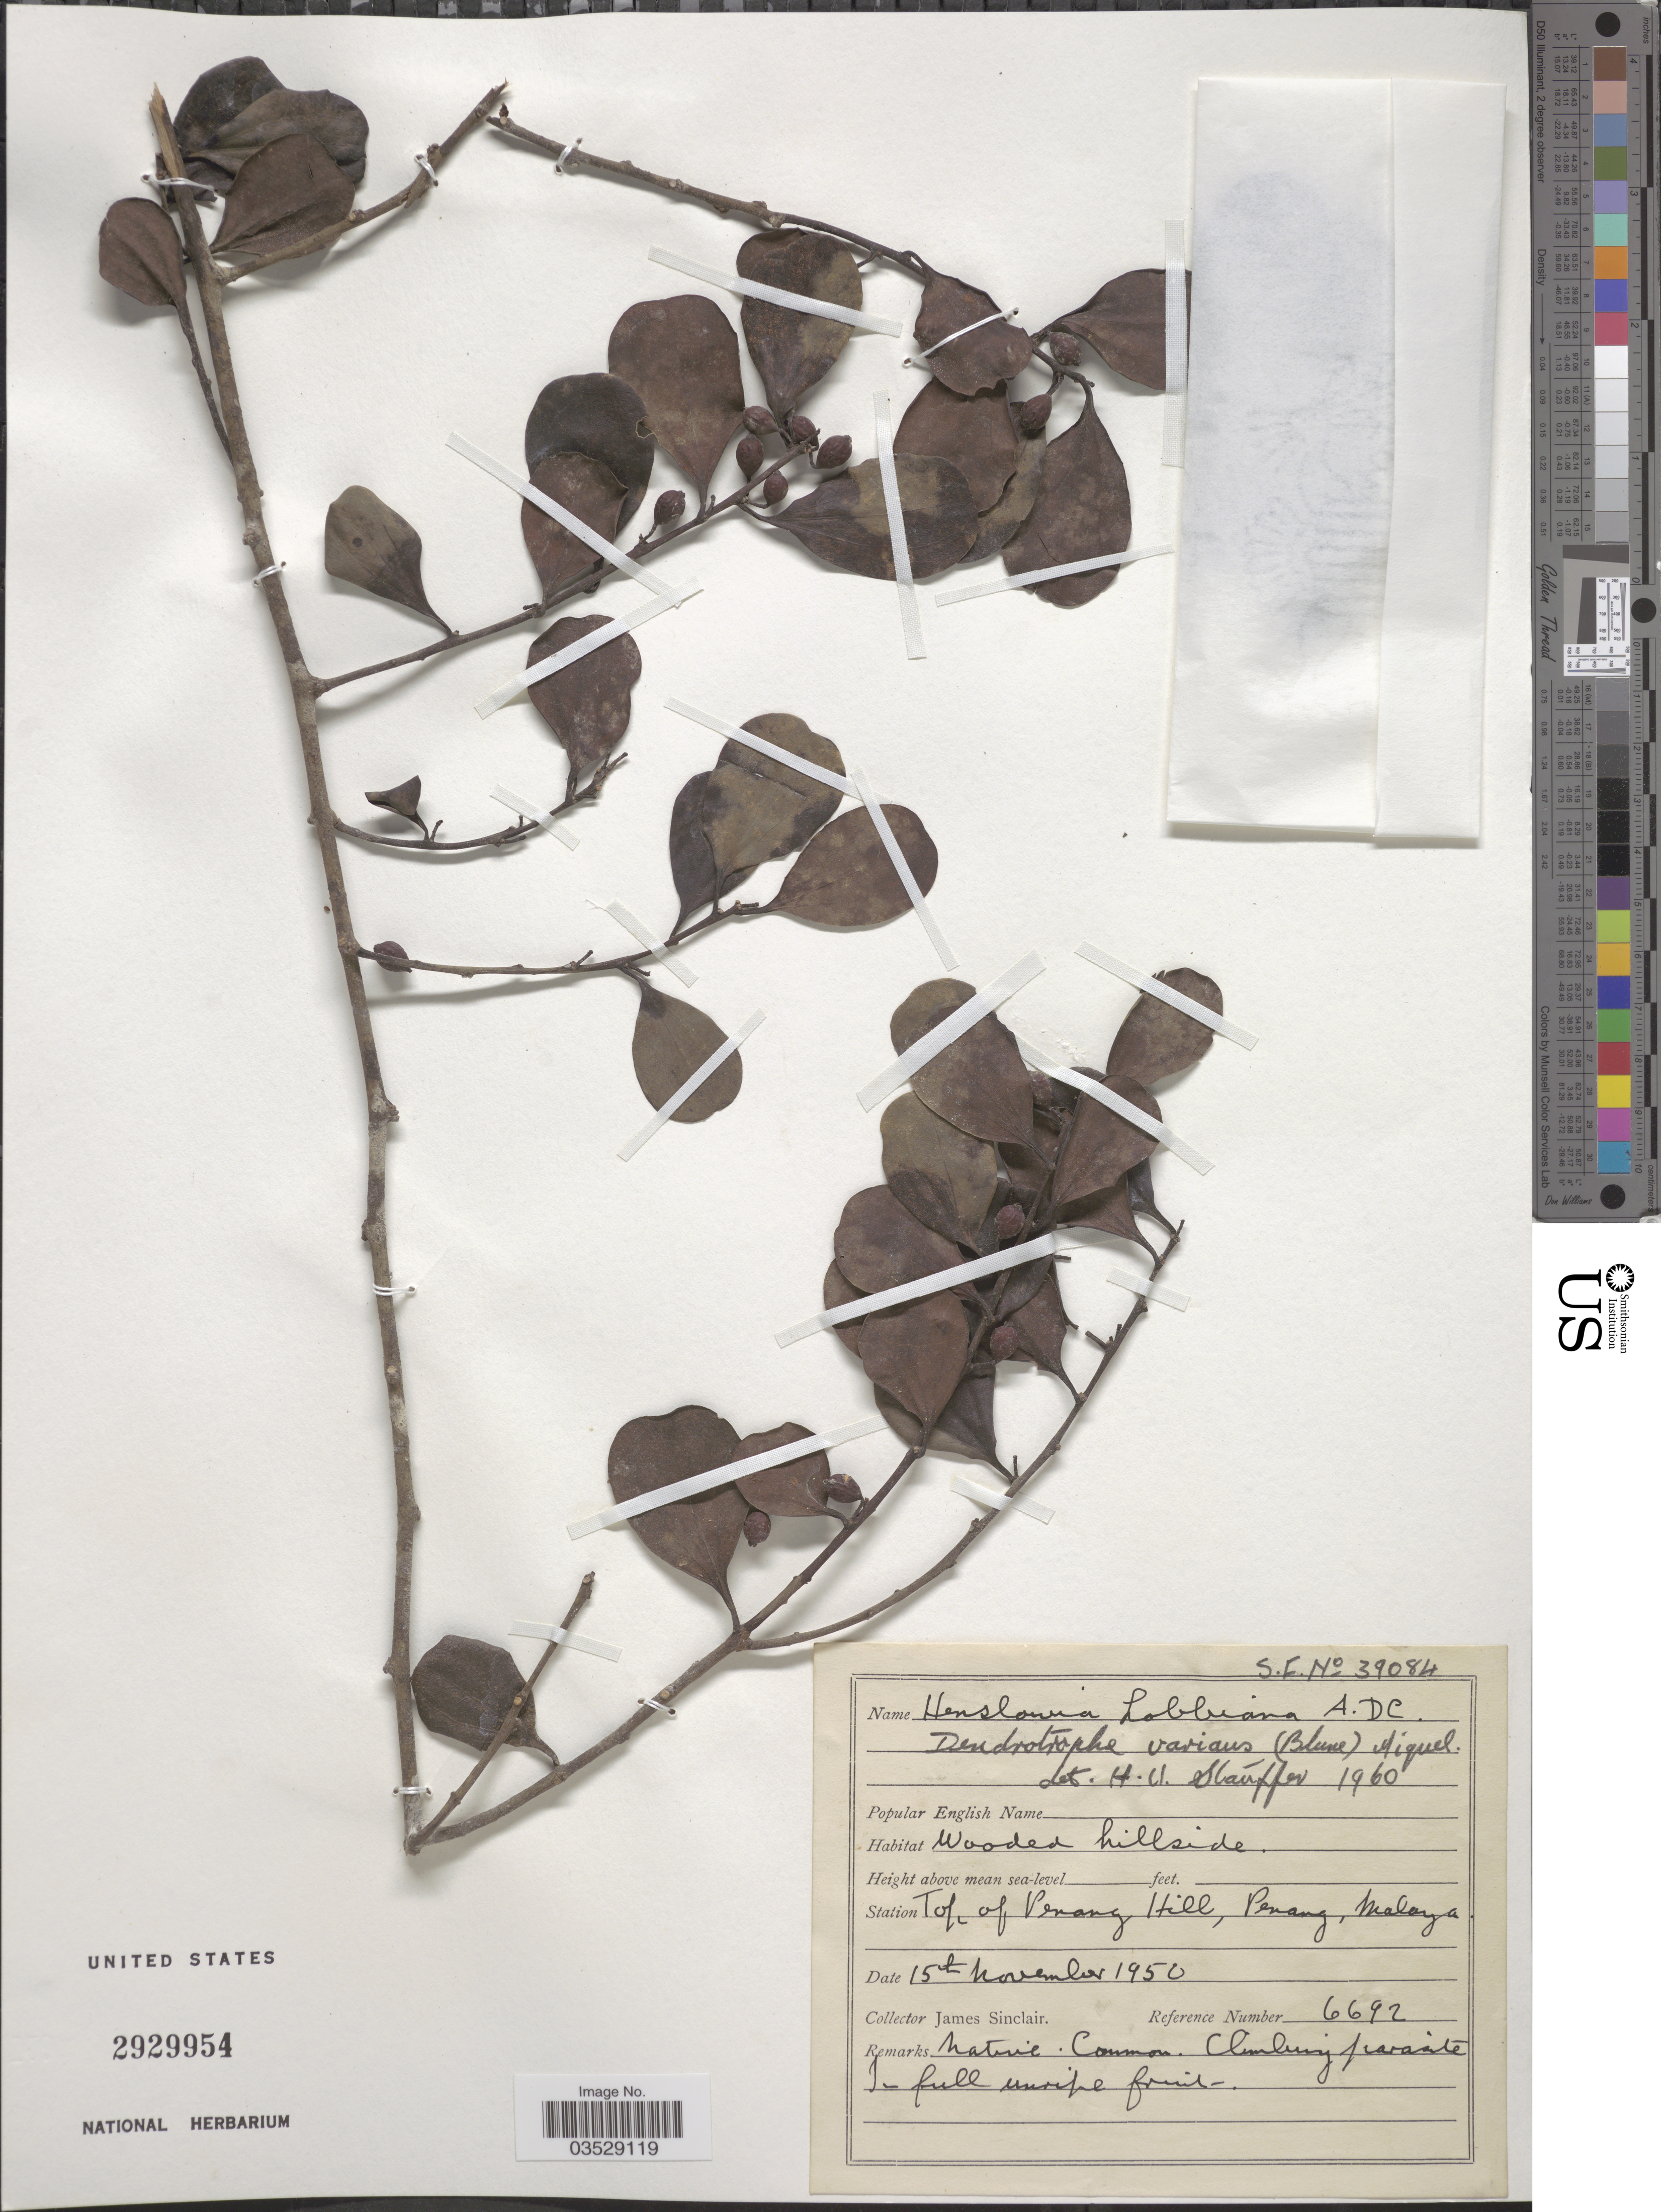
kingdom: Plantae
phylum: Tracheophyta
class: Magnoliopsida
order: Santalales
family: Loranthaceae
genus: Dendrophthoe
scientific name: Dendrophthoe varians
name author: (Blume) Miq.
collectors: J. Sinclair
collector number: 6692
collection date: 1950-11-15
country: Malaysia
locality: Station top of Penang Hill, Penang, Malaya.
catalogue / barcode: US 2929954